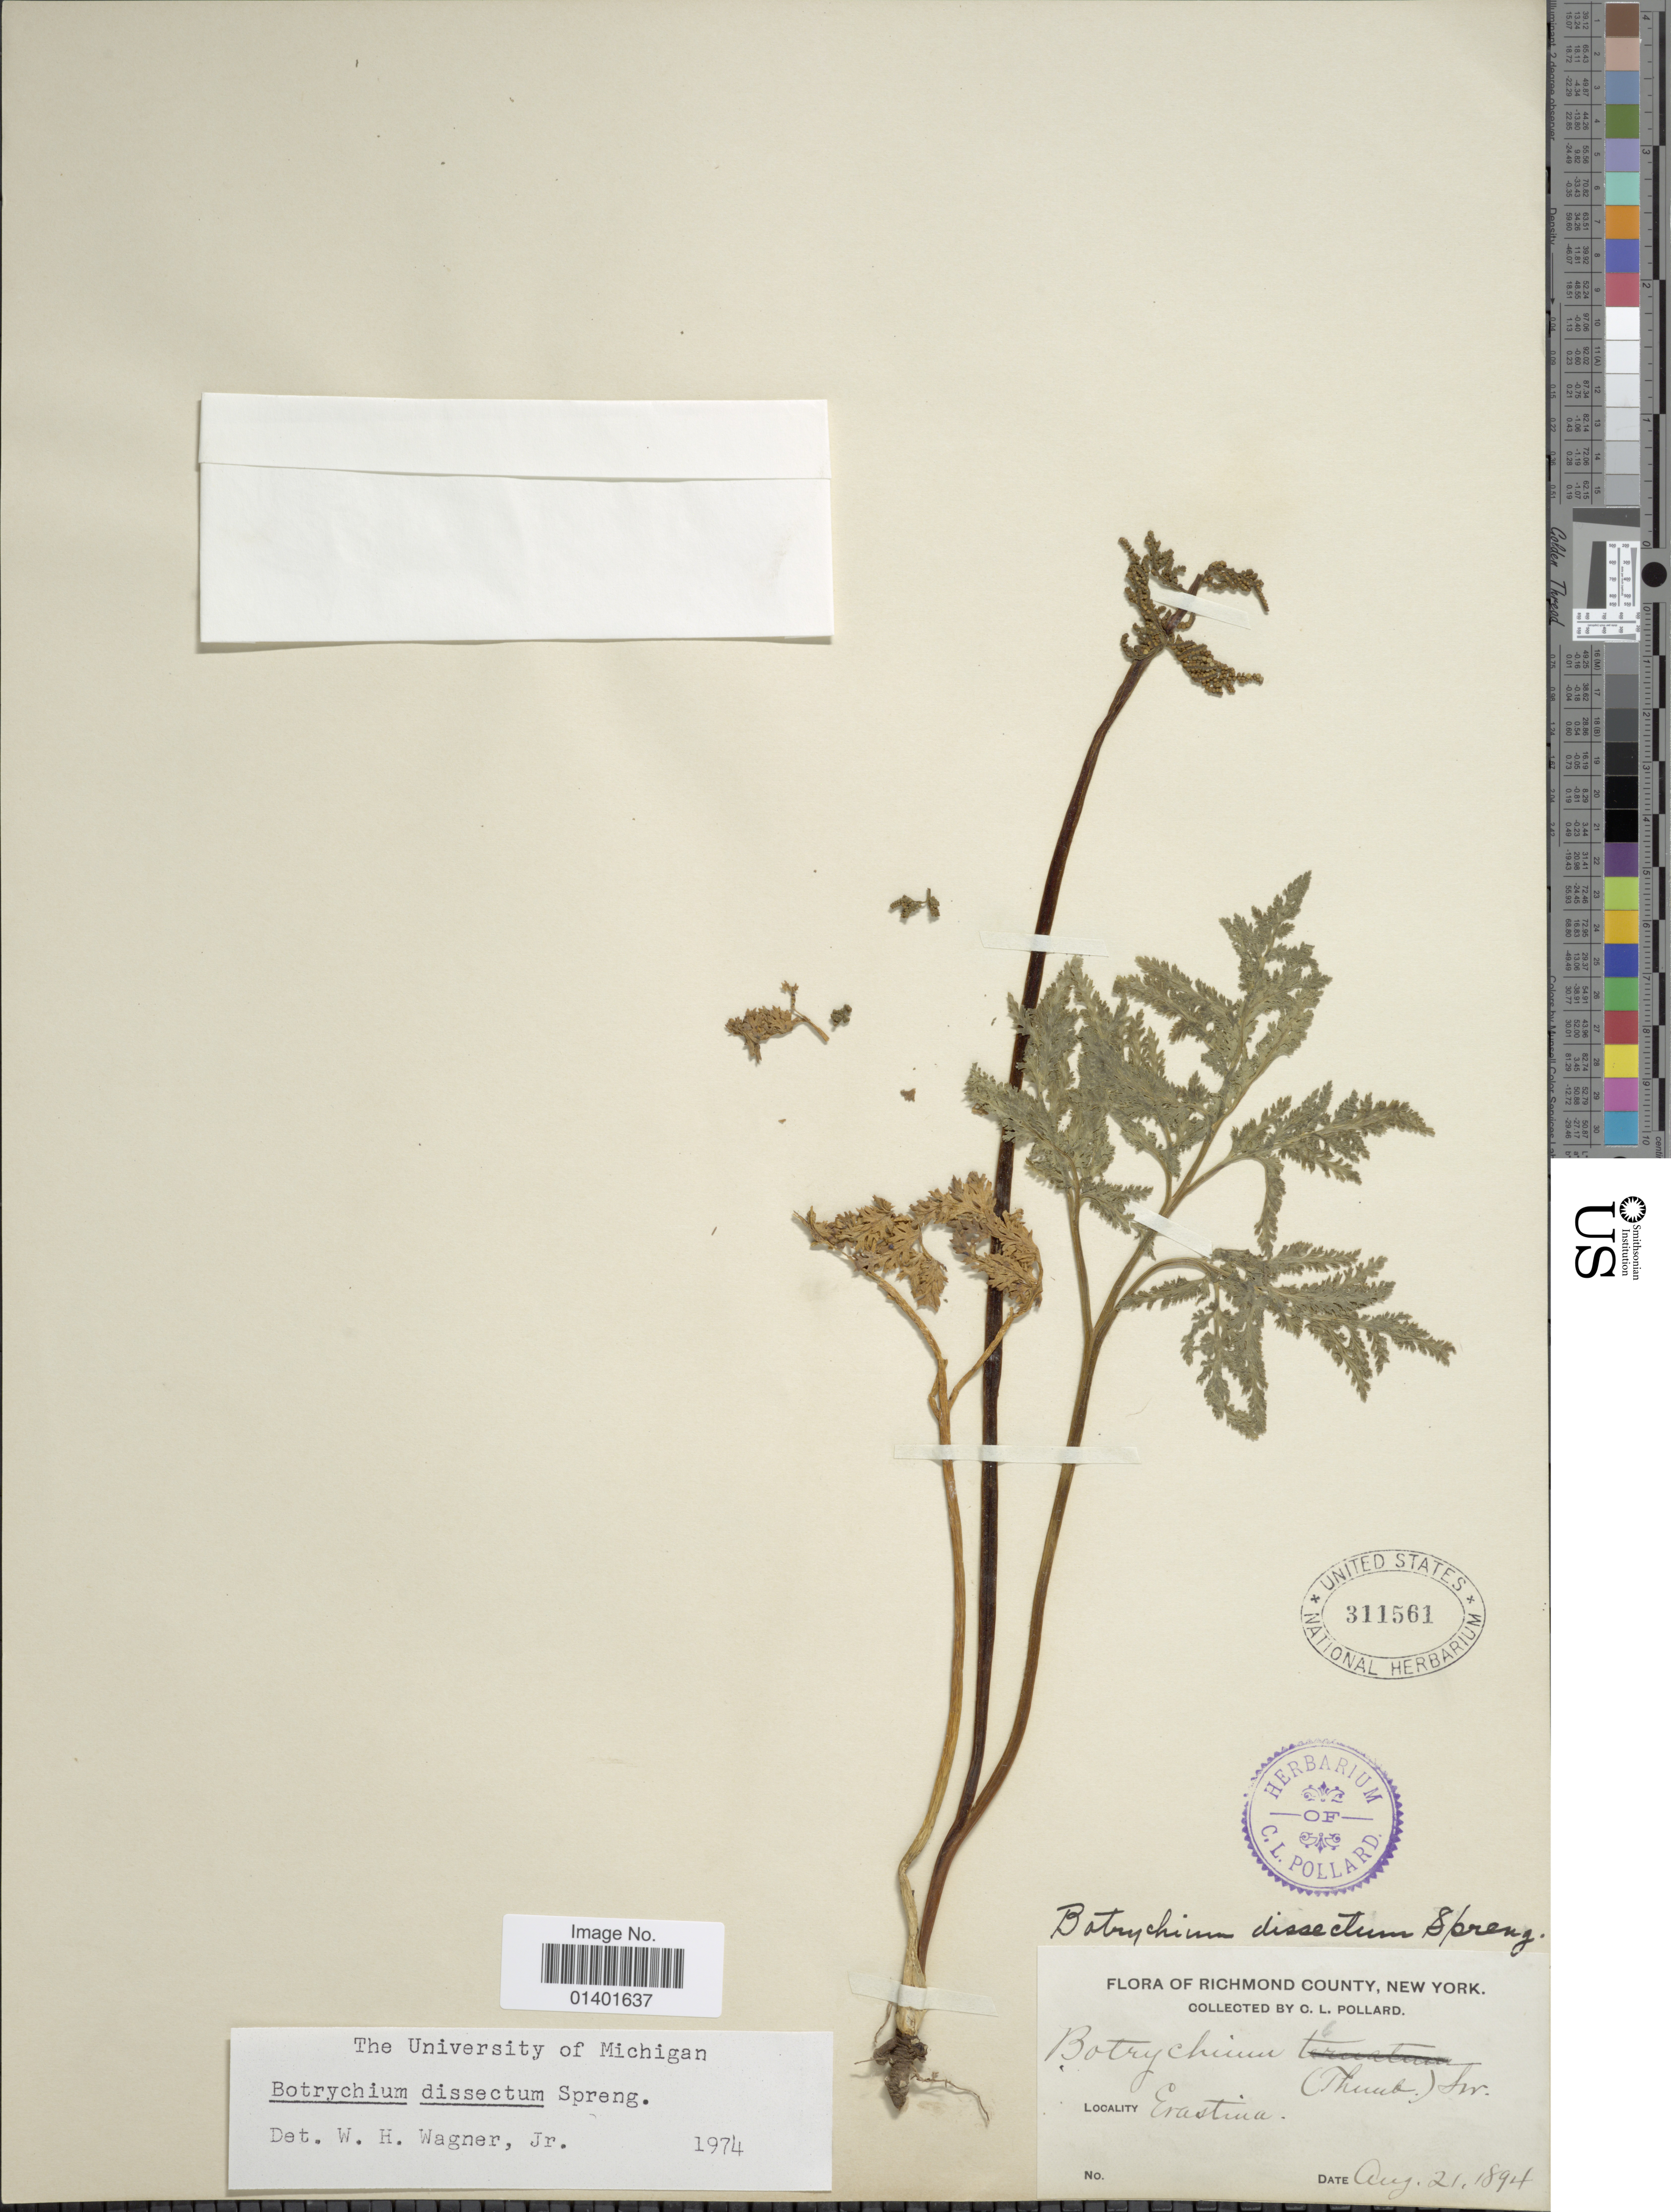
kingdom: Plantae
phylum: Tracheophyta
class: Polypodiopsida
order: Ophioglossales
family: Ophioglossaceae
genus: Botrychium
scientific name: Botrychium dissectum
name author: Spreng.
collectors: C. L. Pollard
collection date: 1894-08-21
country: United States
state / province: New York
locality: Richmond County, Erastina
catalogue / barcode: US 311561